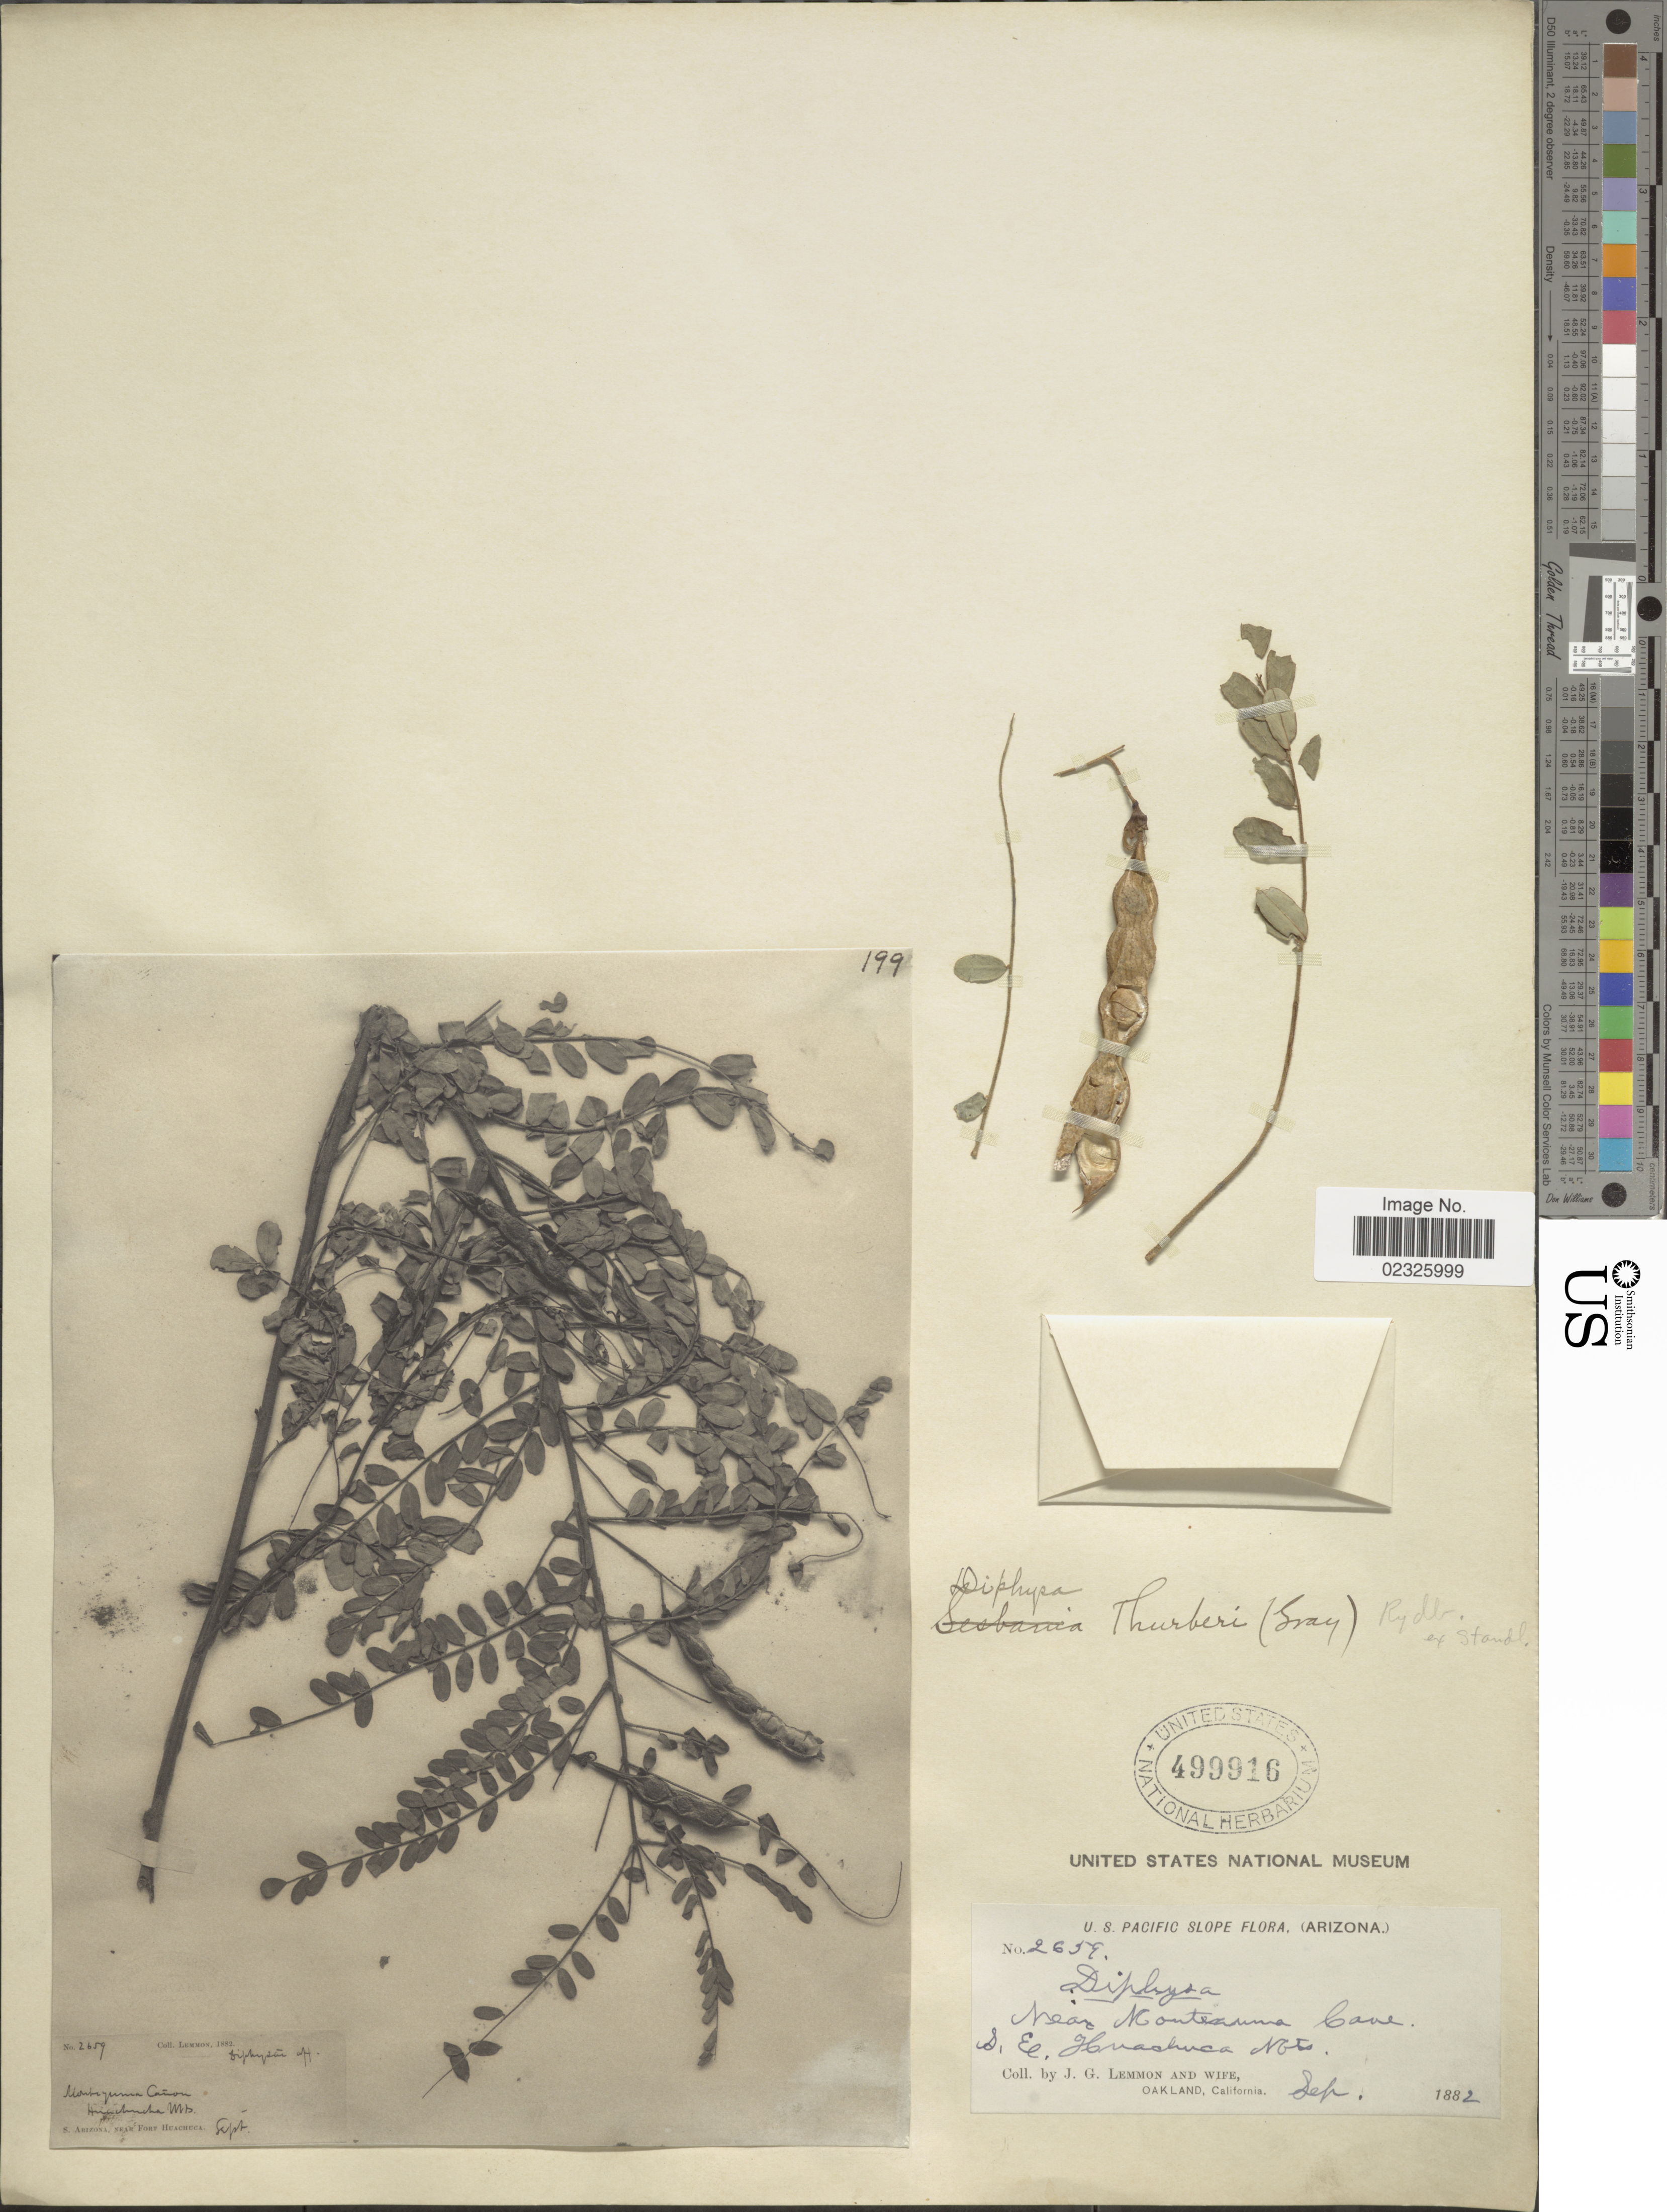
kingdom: Plantae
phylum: Tracheophyta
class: Magnoliopsida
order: Fabales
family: Fabaceae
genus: Diphysa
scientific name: Diphysa thurberi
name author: (A. Gray) Rydb. ex Standl.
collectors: J. Lemmon & Mrs. J. G. Lemmon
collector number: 2659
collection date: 1882-09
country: United States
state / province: Arizona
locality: Near Montezuma Canon, SE Huachucha Mts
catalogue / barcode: US 499916